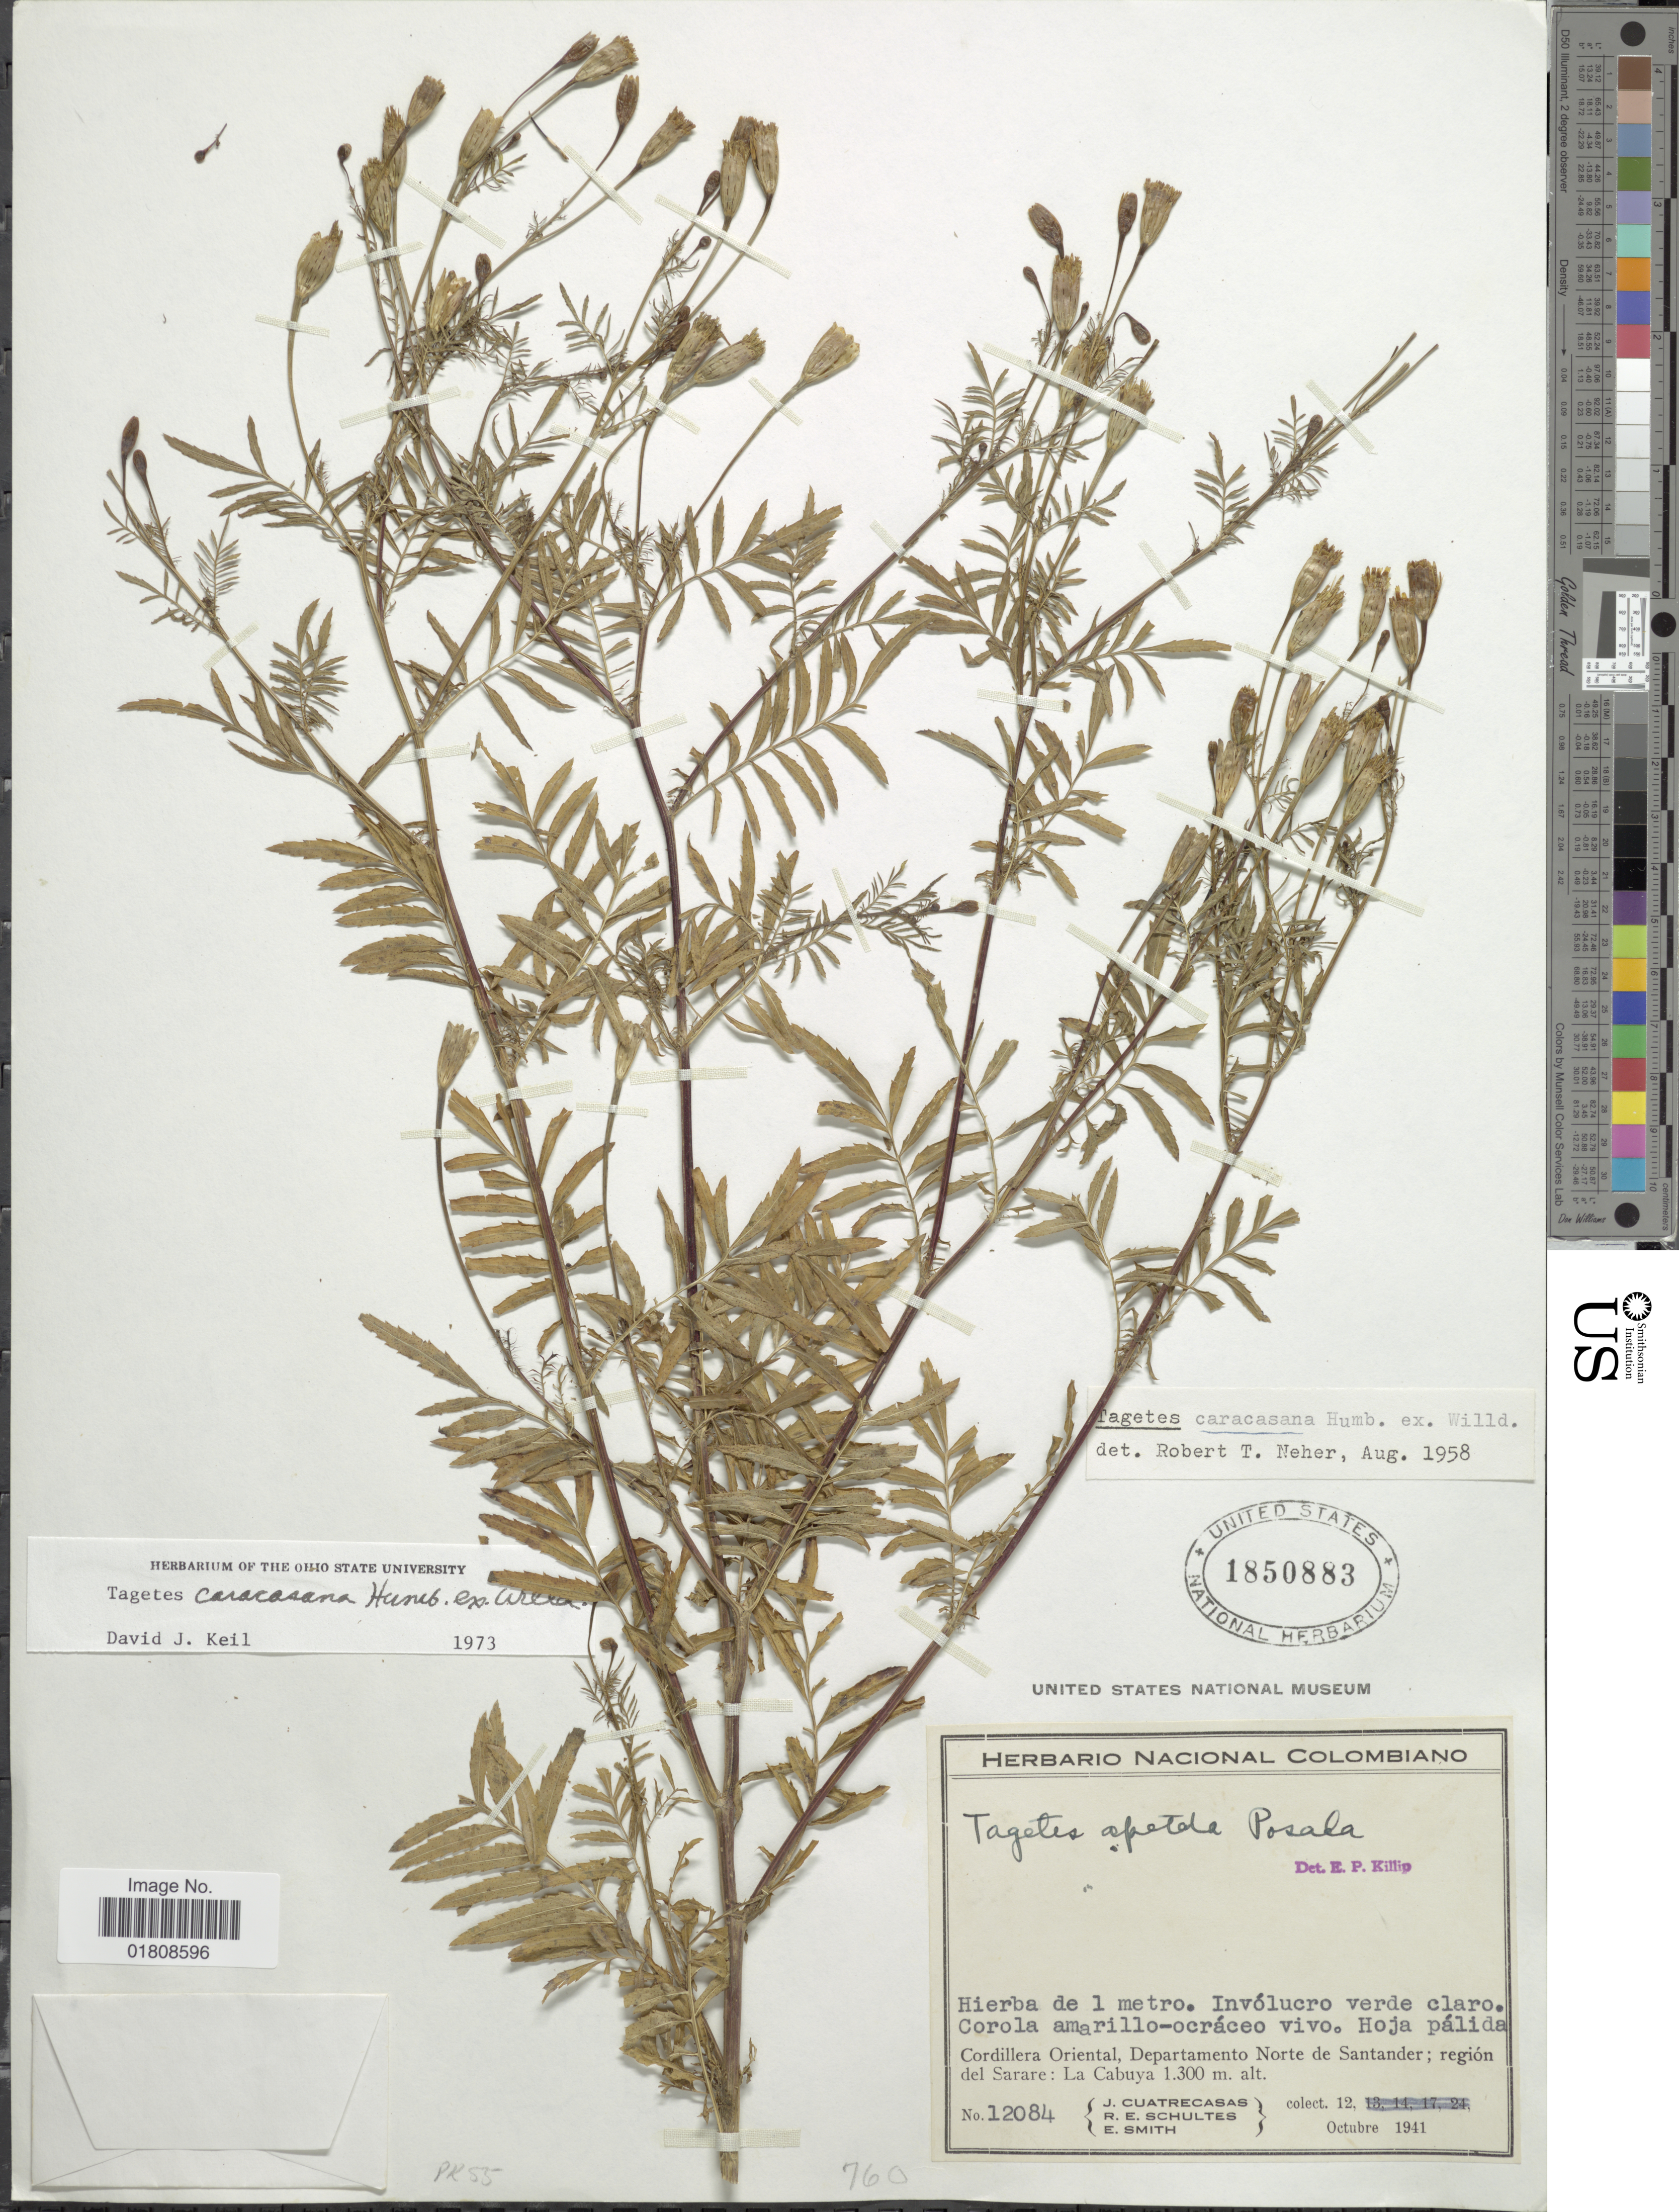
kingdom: Plantae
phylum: Tracheophyta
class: Magnoliopsida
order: Asterales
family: Asteraceae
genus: Tagetes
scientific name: Tagetes caracasana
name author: Humb. ex Willd.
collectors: J. Cuatrecasas, R. E. Schultes & C. E. Smith Jr.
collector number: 12084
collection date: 1941-10-12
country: Colombia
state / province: Norte de Santander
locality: Cordillera Oriental, region del Sarare, La Cabuya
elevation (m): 1300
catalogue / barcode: US 1850883